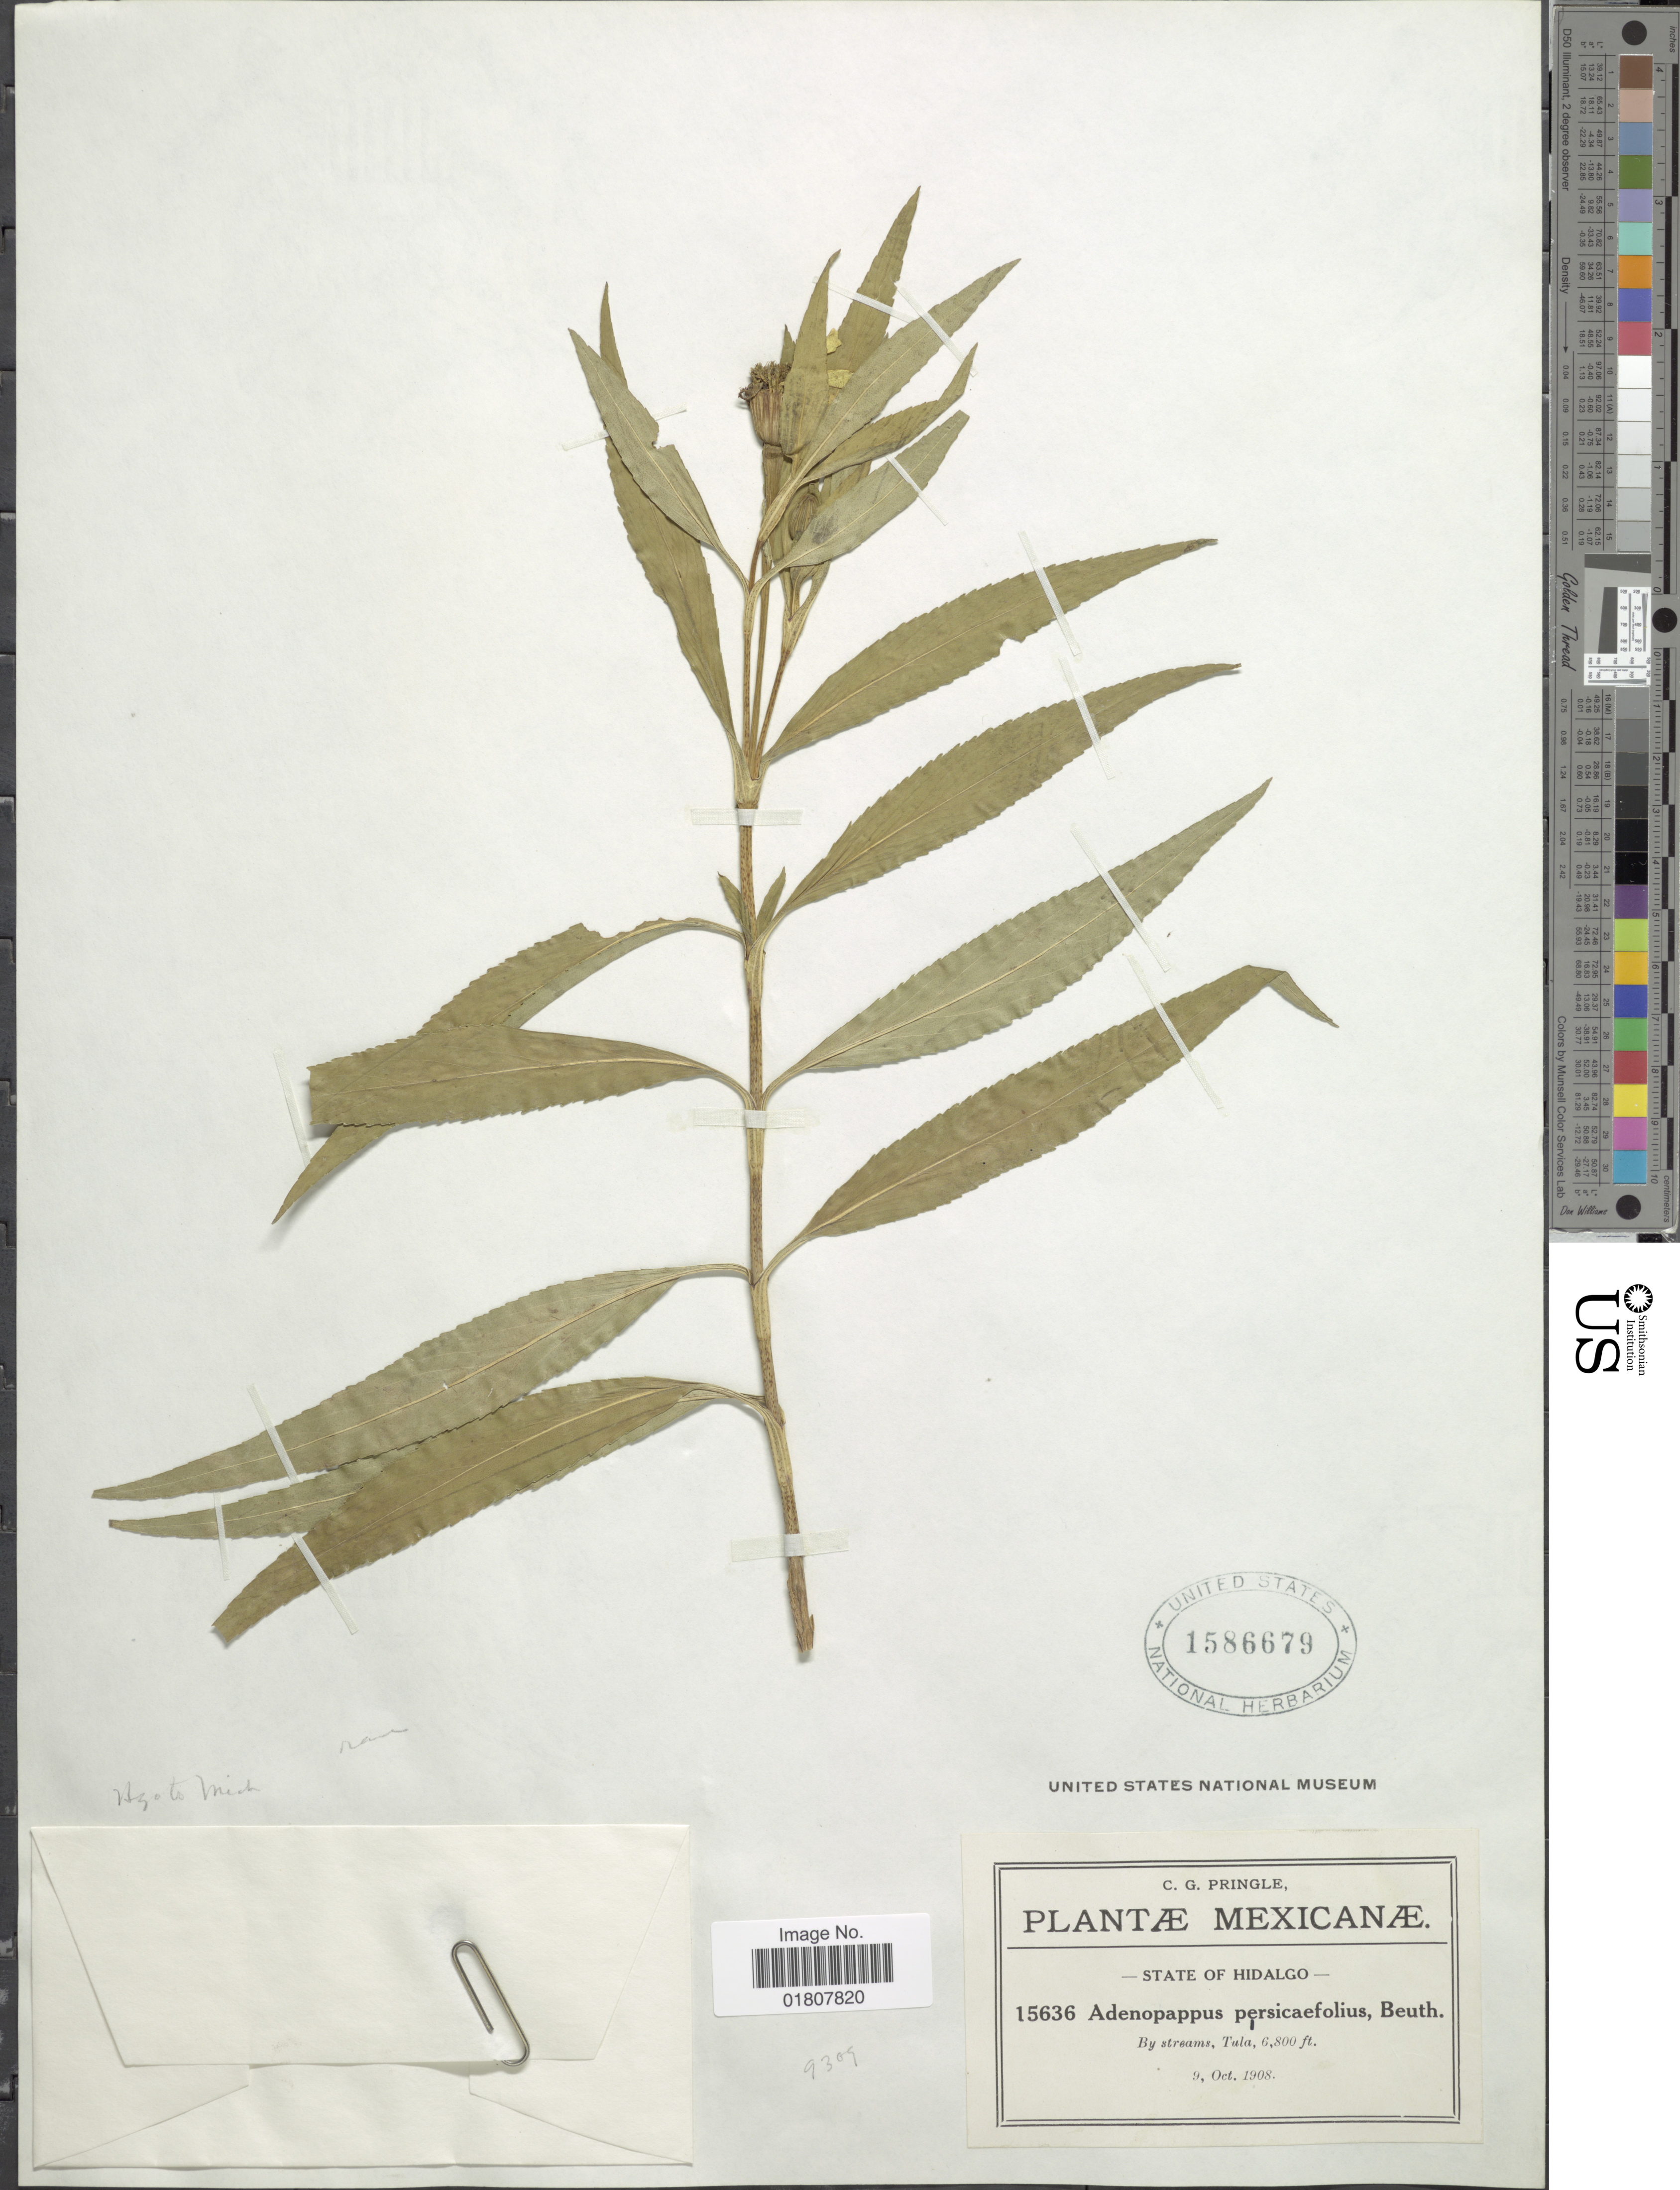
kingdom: Plantae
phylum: Tracheophyta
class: Magnoliopsida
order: Asterales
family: Asteraceae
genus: Adenopappus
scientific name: Adenopappus persicaefolius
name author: Benth.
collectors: C. G. Pringle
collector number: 15636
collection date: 1908-10-09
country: Mexico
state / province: Hidalgo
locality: Tula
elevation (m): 2073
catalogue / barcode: US 1586679